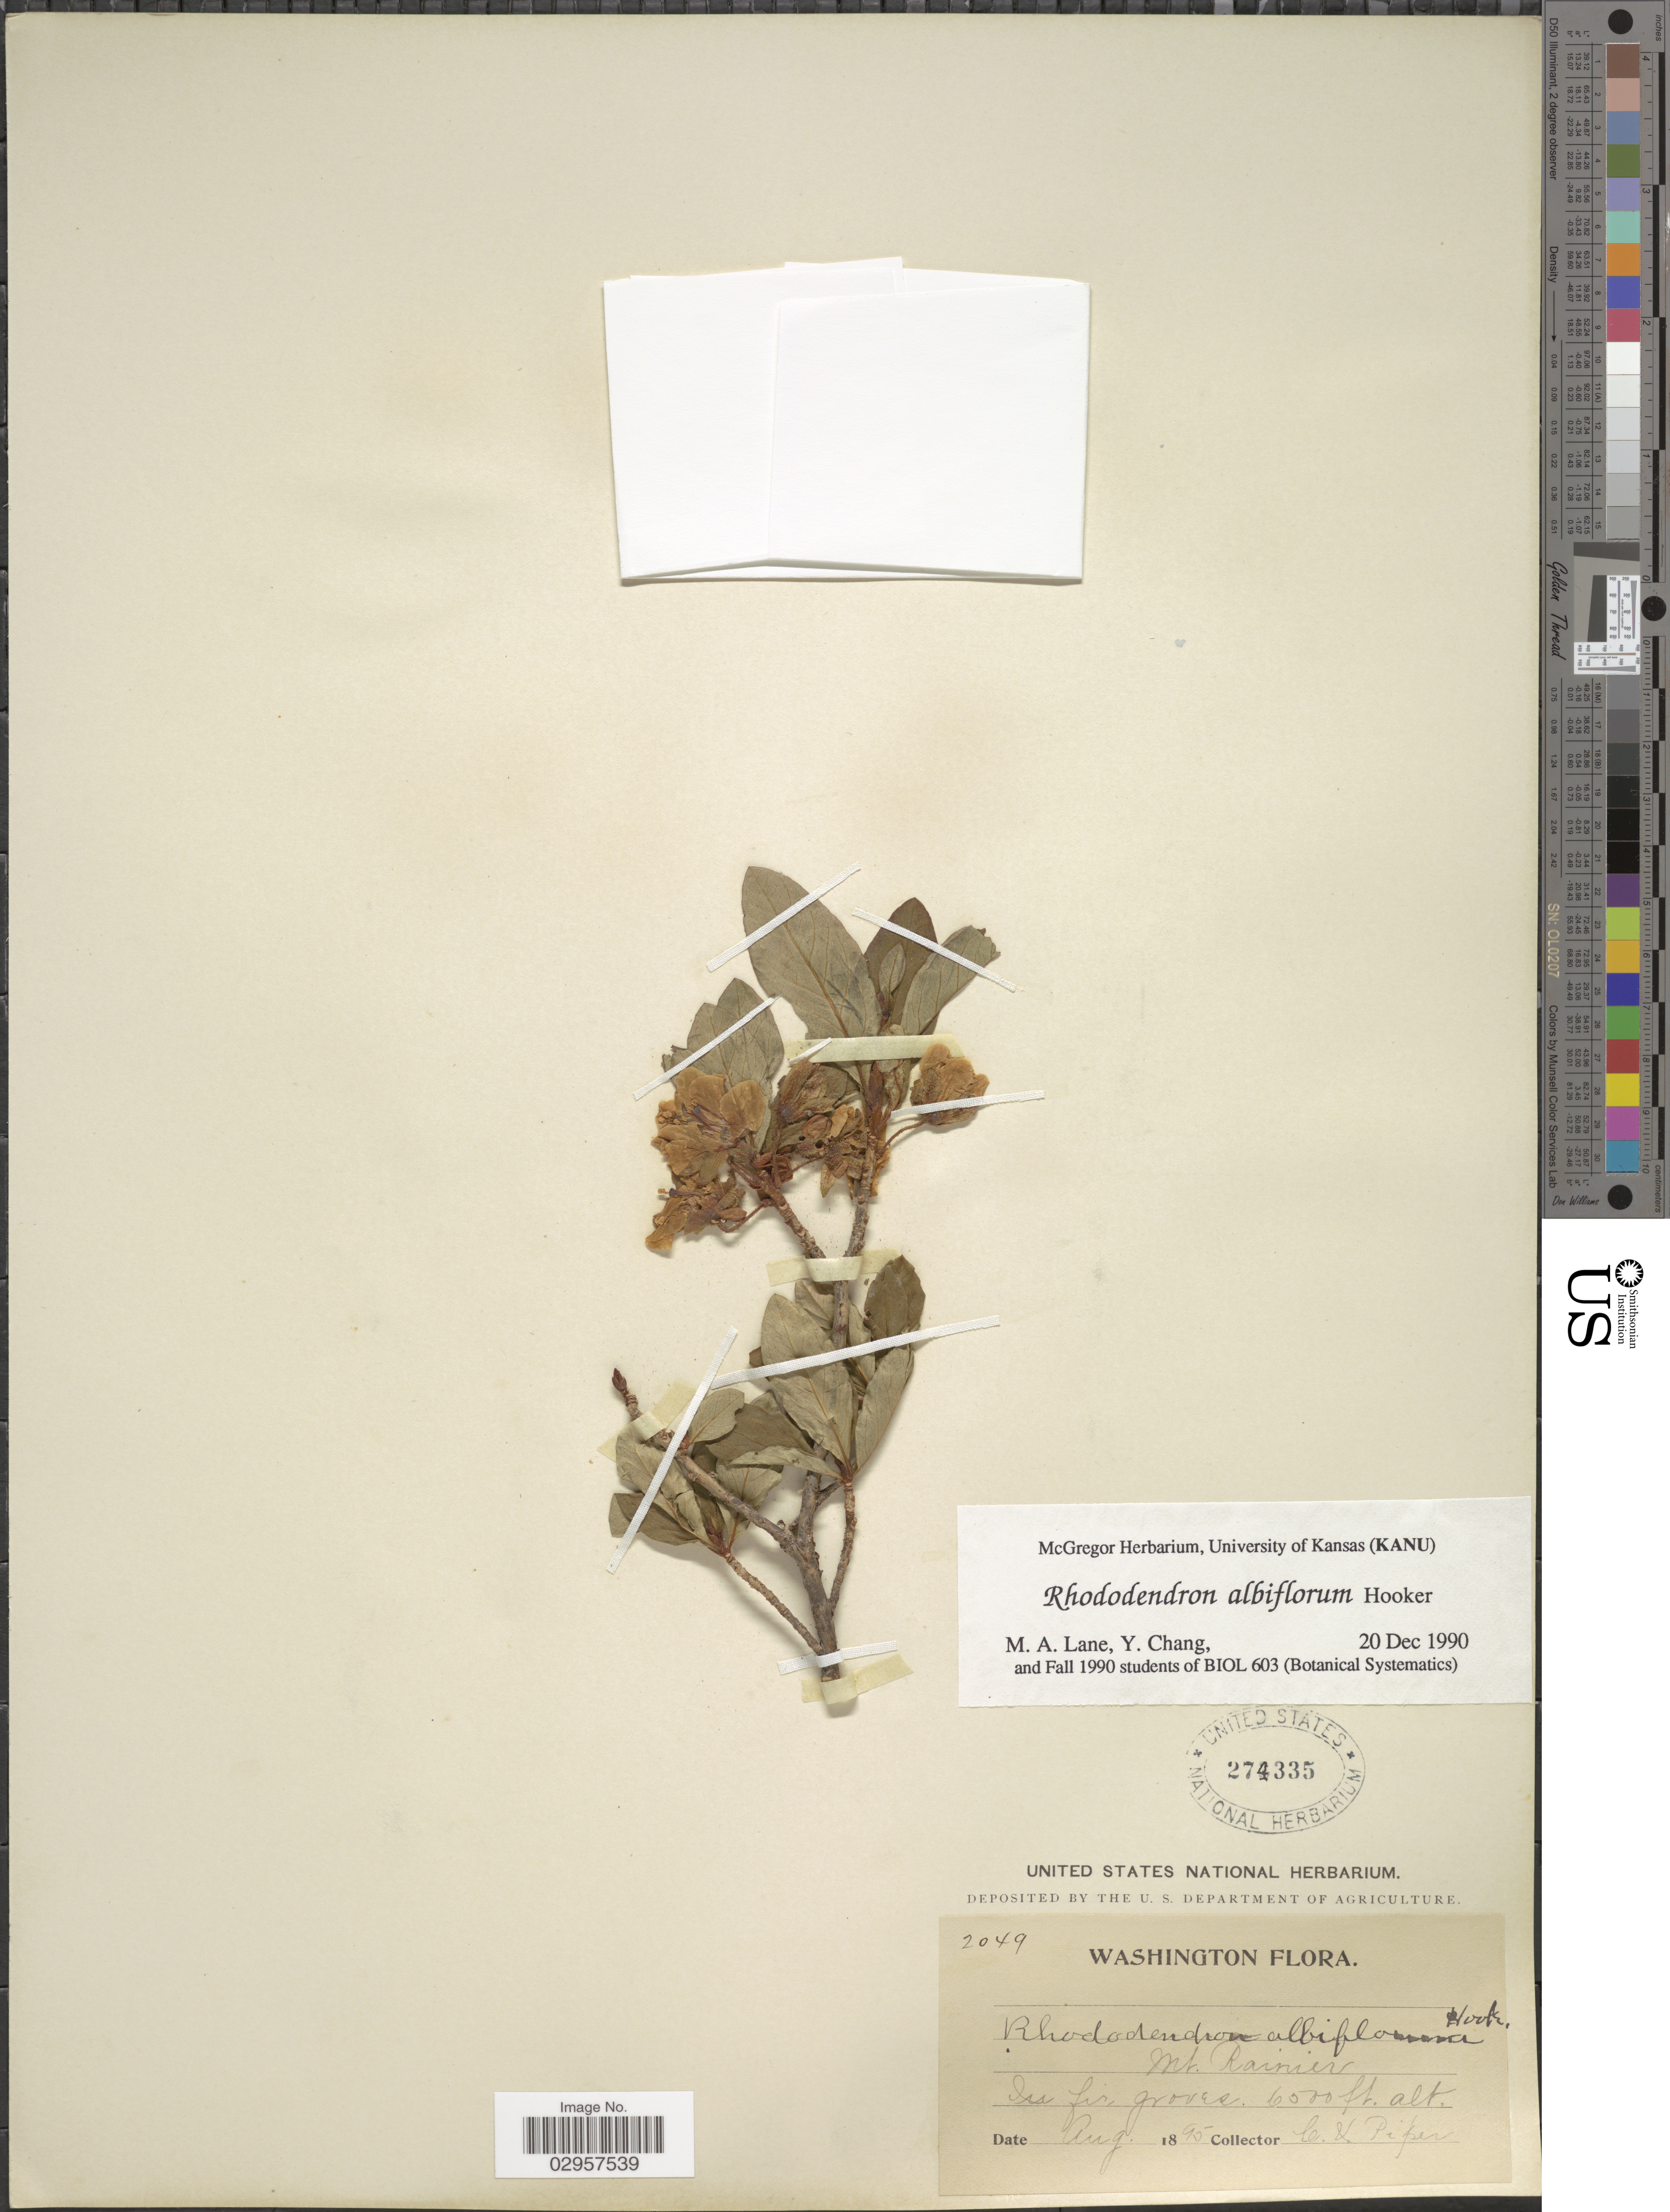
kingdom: Plantae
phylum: Tracheophyta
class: Magnoliopsida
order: Ericales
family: Ericaceae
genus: Rhododendron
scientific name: Rhododendron albiflorum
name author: Hook.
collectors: C. V. Piper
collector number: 2049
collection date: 1895-08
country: United States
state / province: Washington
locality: Mt. Rainier.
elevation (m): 1981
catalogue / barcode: US 274335